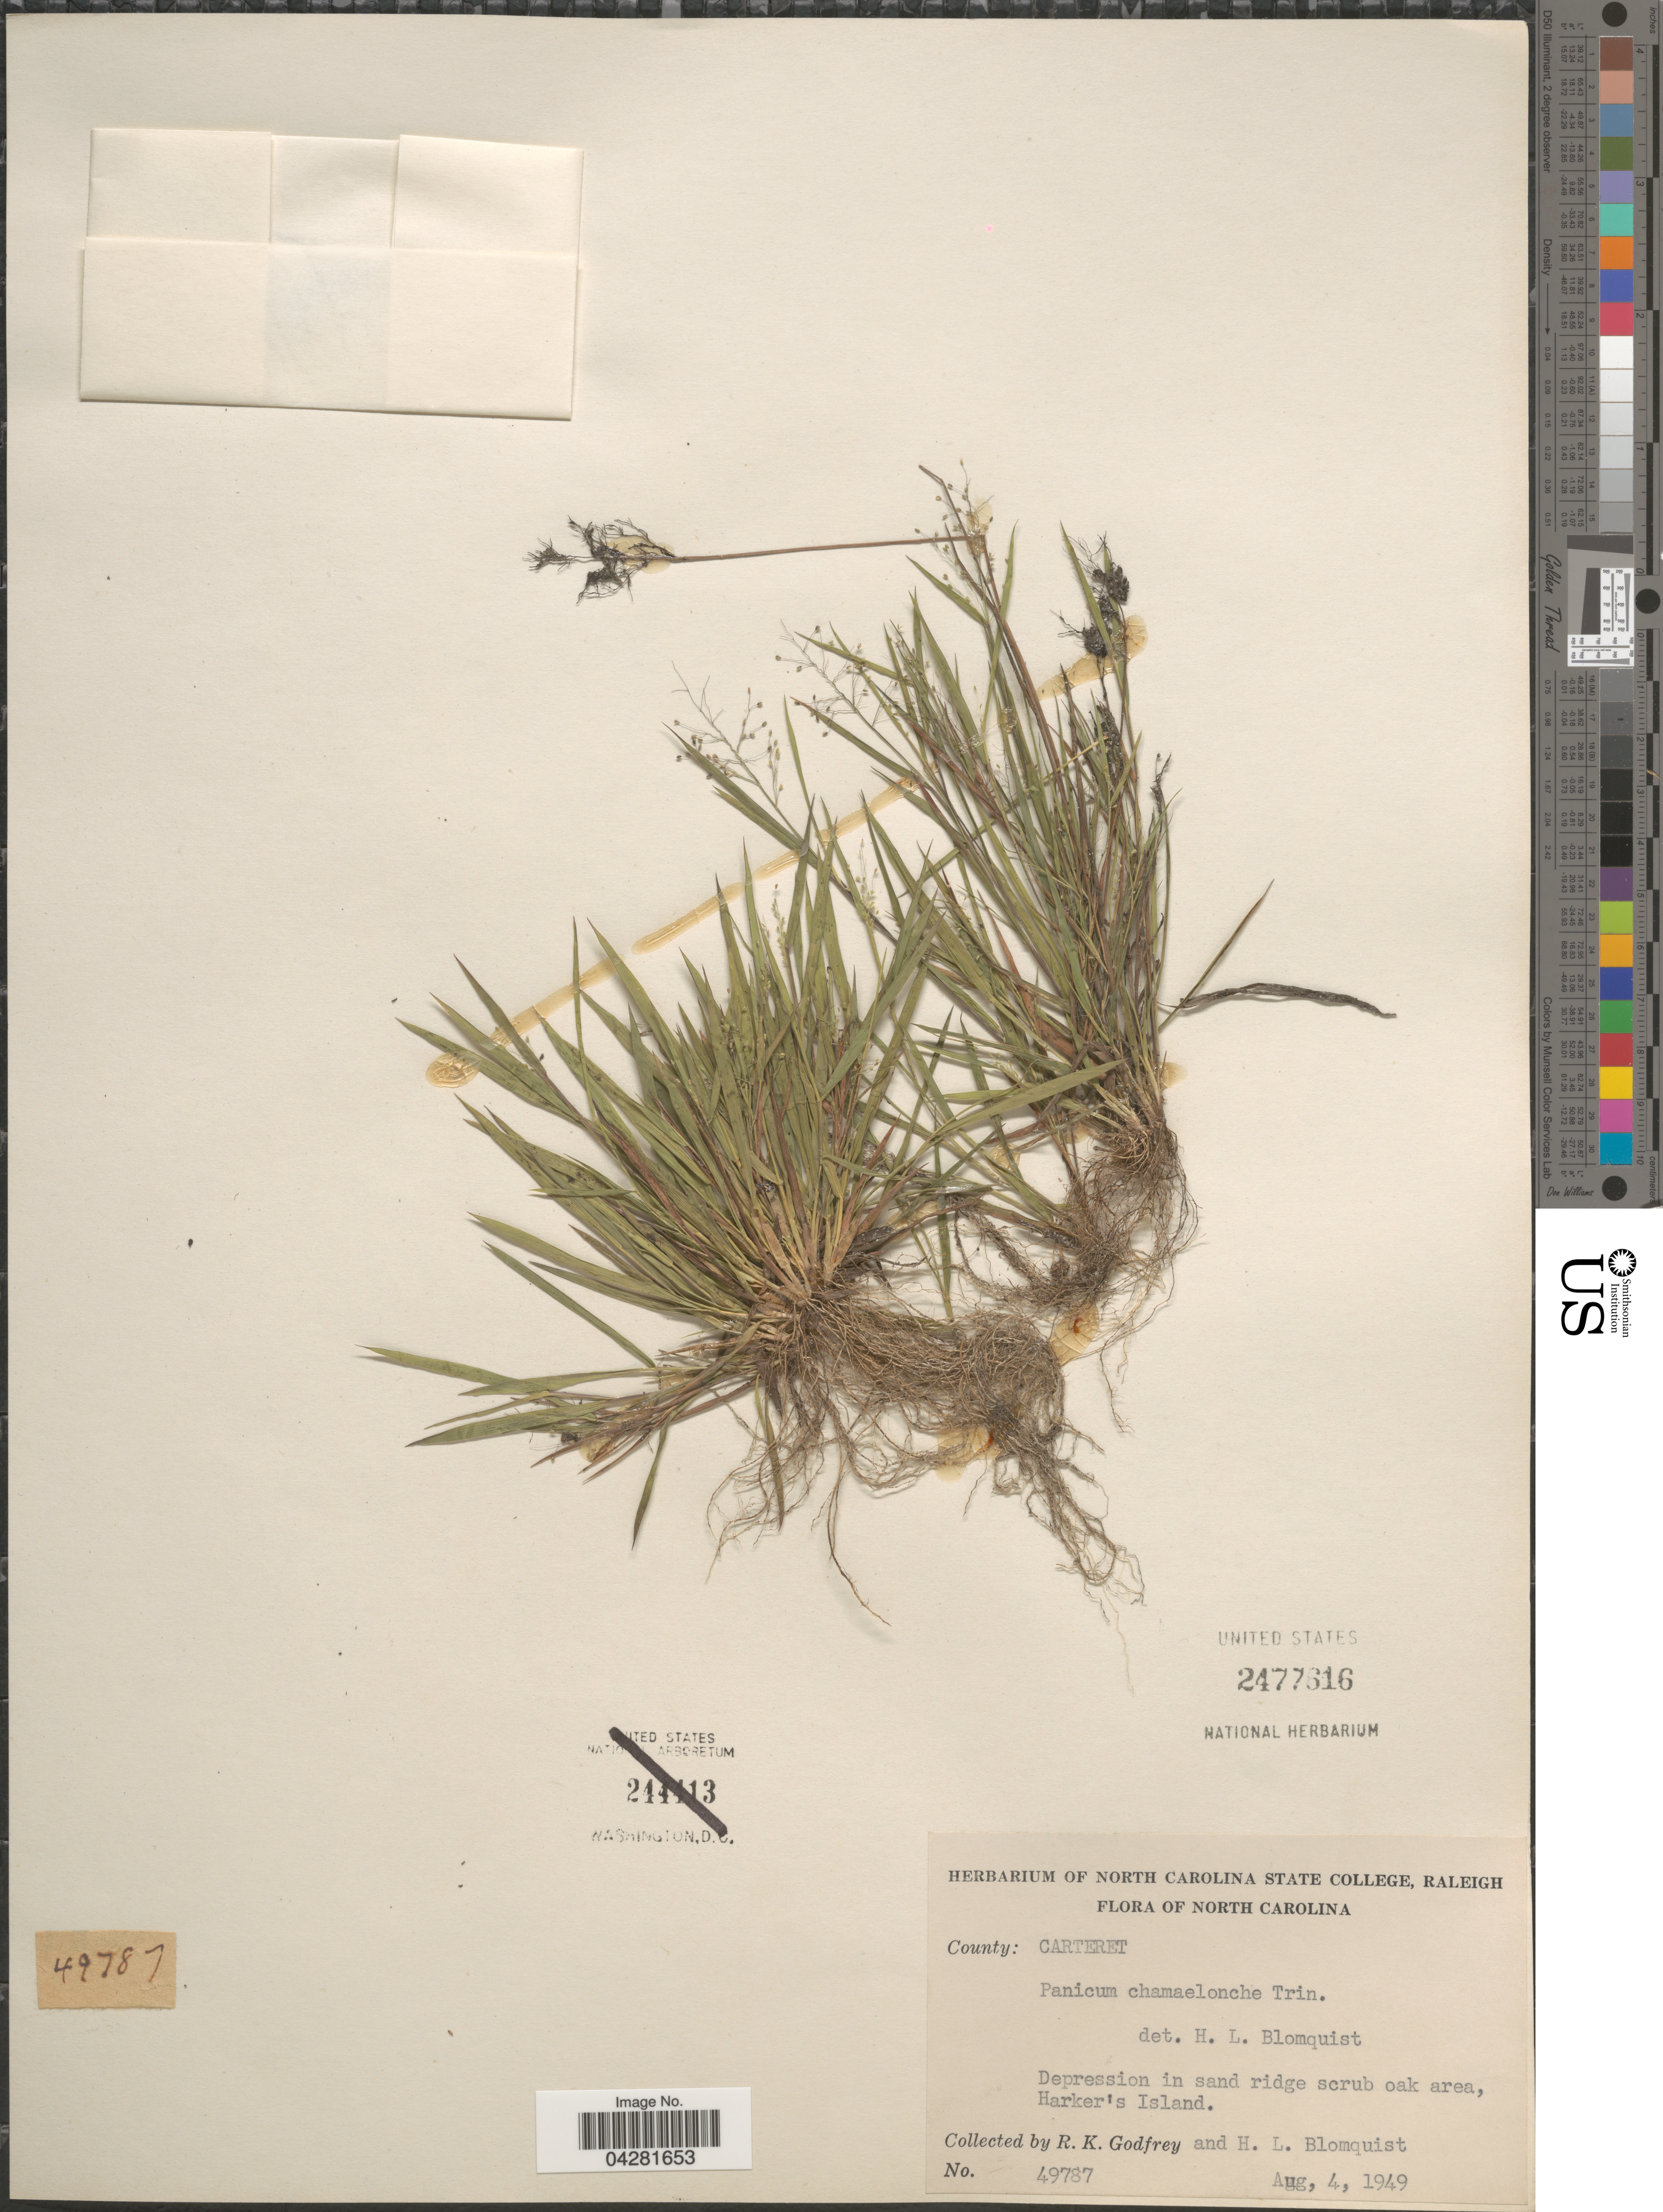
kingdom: Plantae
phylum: Tracheophyta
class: Liliopsida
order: Poales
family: Poaceae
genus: Dichanthelium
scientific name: Dichanthelium ensifolium var. ensifolium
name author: (Baldwin ex Elliot) Gould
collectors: R. K. Godfrey & H. Blomquist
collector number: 49787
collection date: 1949-08-04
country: United States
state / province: North Carolina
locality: Depression in sand ridge scrub oak area, Harker's Island.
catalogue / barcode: US 2477616